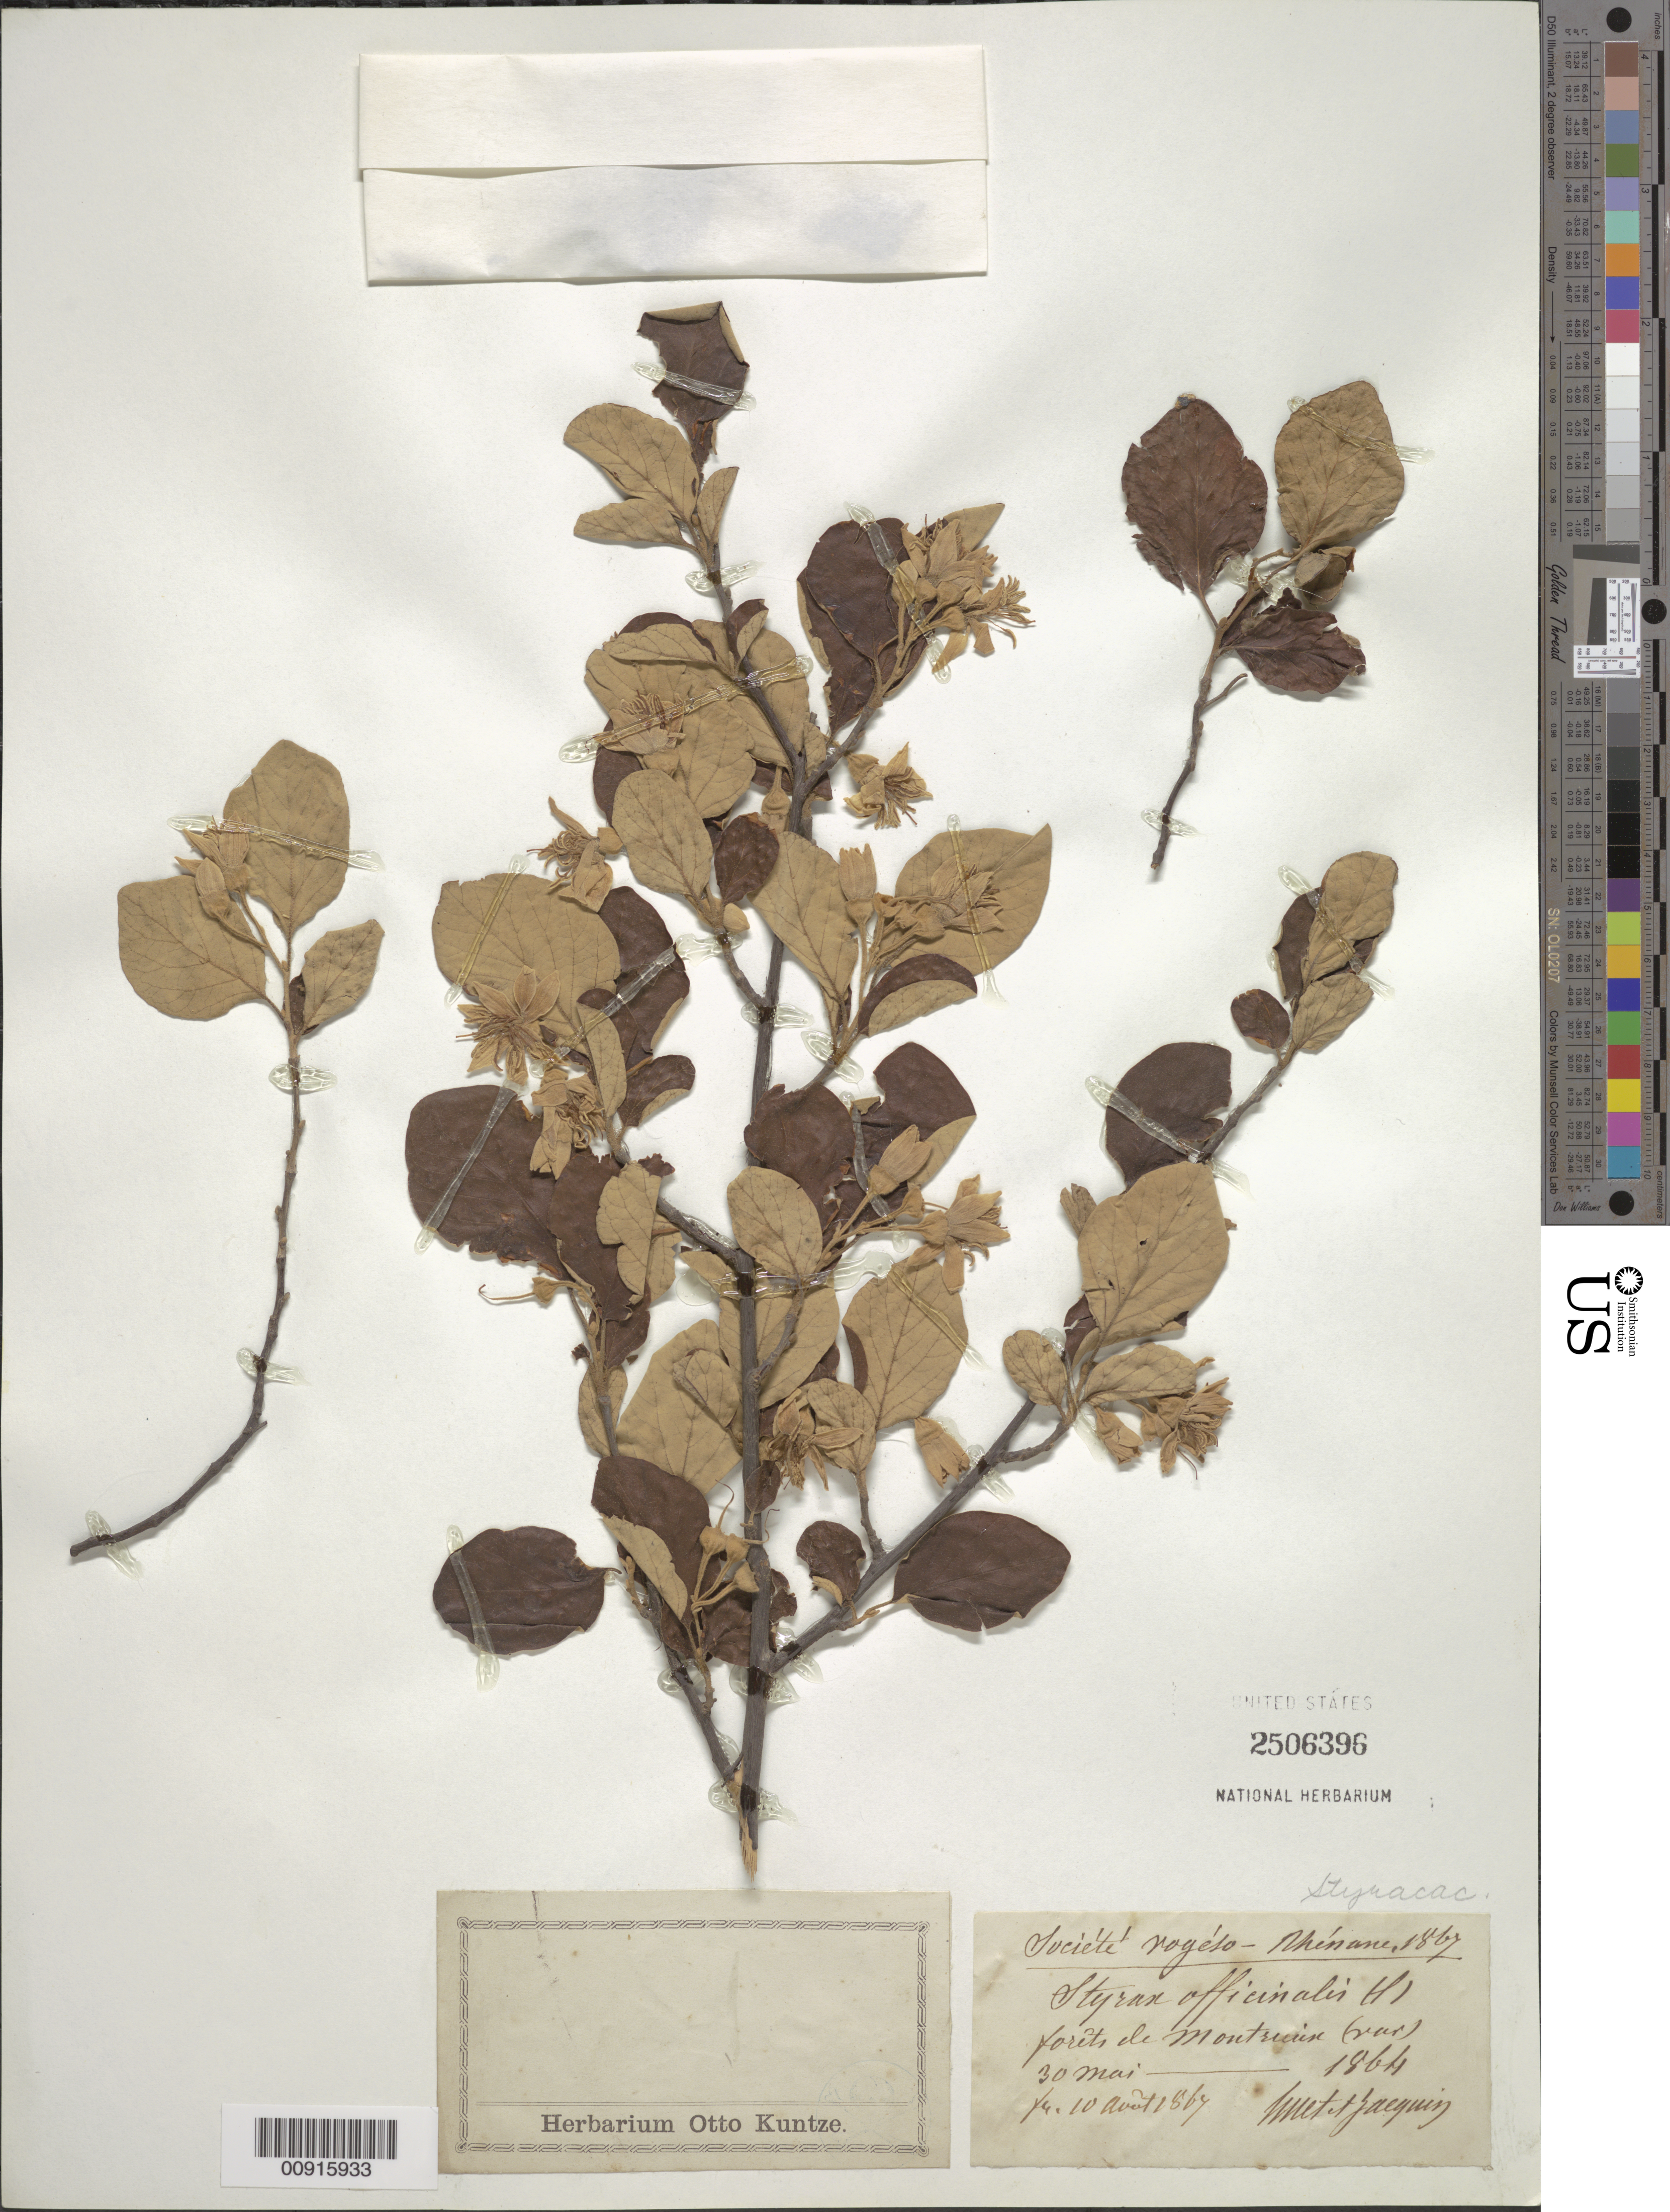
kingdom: Plantae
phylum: Tracheophyta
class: Magnoliopsida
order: Ericales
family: Styracaceae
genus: Styrax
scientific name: Styrax officinalis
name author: L.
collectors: C.E.O. Kuntze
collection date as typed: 10 Apr 1864 to 30 May 1864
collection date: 1864-04-10/1864-05-30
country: France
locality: forets de Moutrieun.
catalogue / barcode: US 2506396